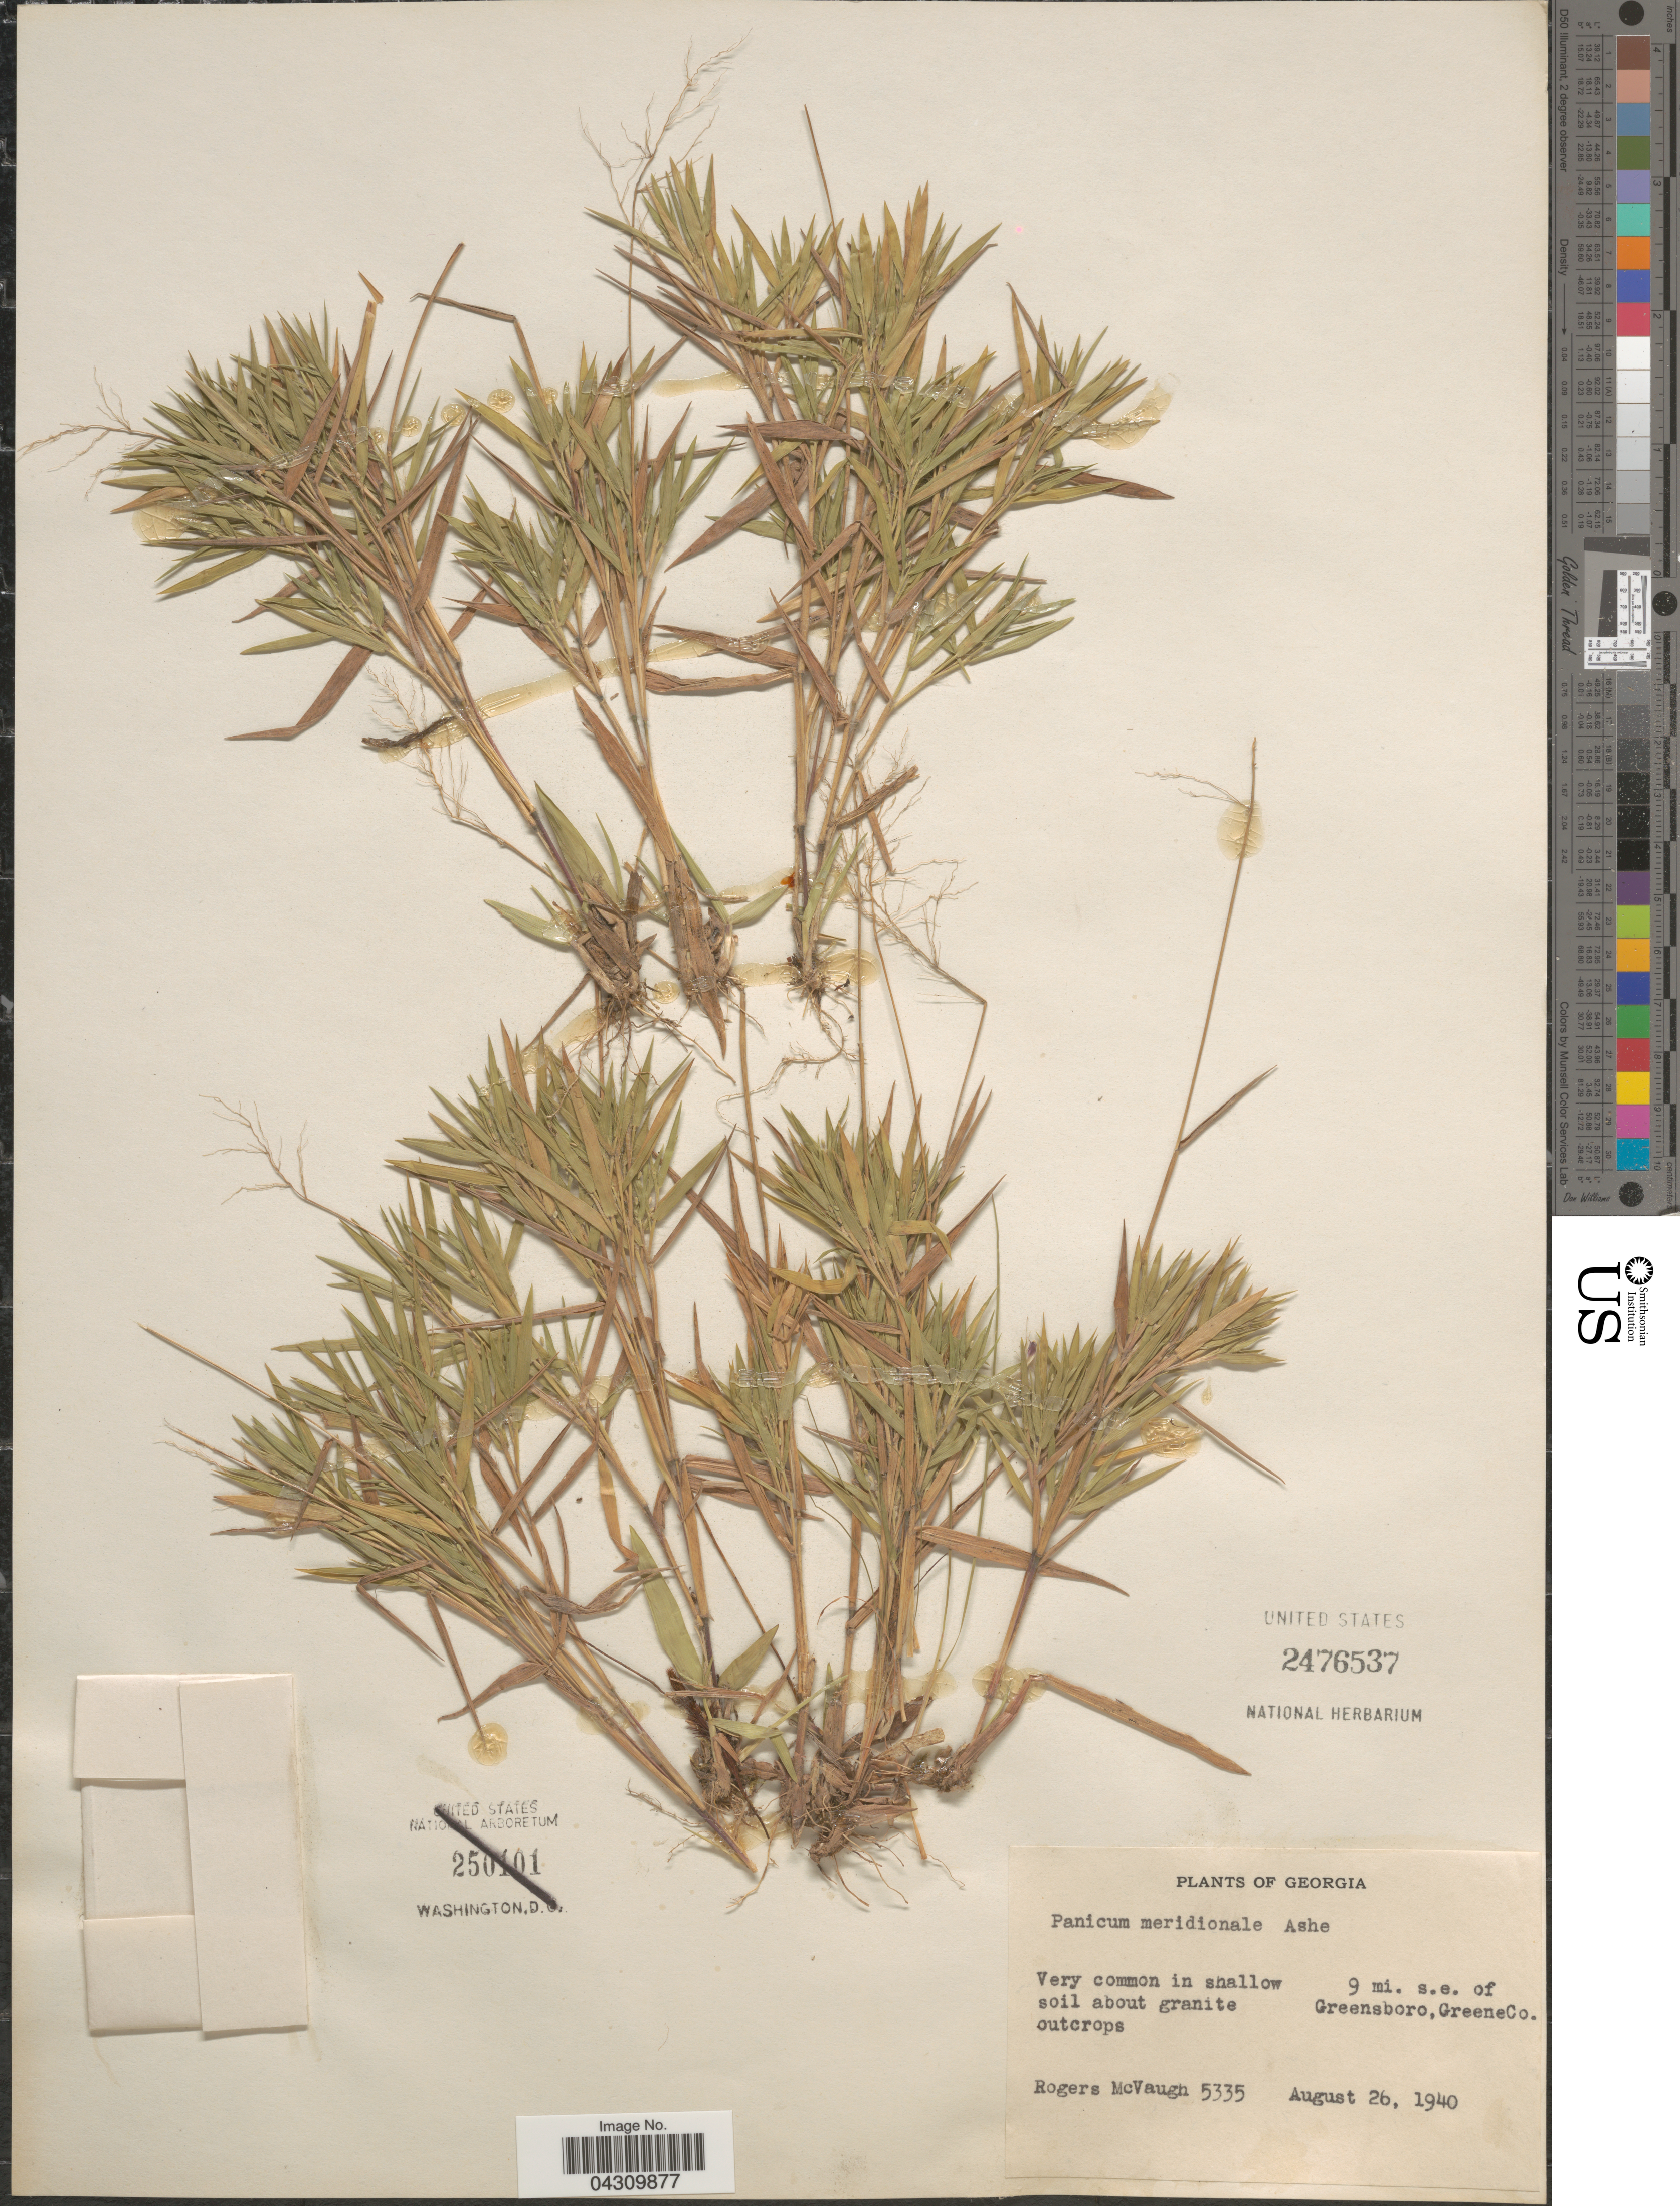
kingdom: Plantae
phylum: Tracheophyta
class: Liliopsida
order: Poales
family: Poaceae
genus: Dichanthelium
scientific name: Dichanthelium acuminatum var. acuminatum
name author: (Sw.) Gould & C.A. Clark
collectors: R. McVaugh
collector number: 5335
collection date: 1940-08-26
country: United States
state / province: Georgia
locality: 9 mi. s.e. of Greensboro,GreeneCo.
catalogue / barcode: US 2476537